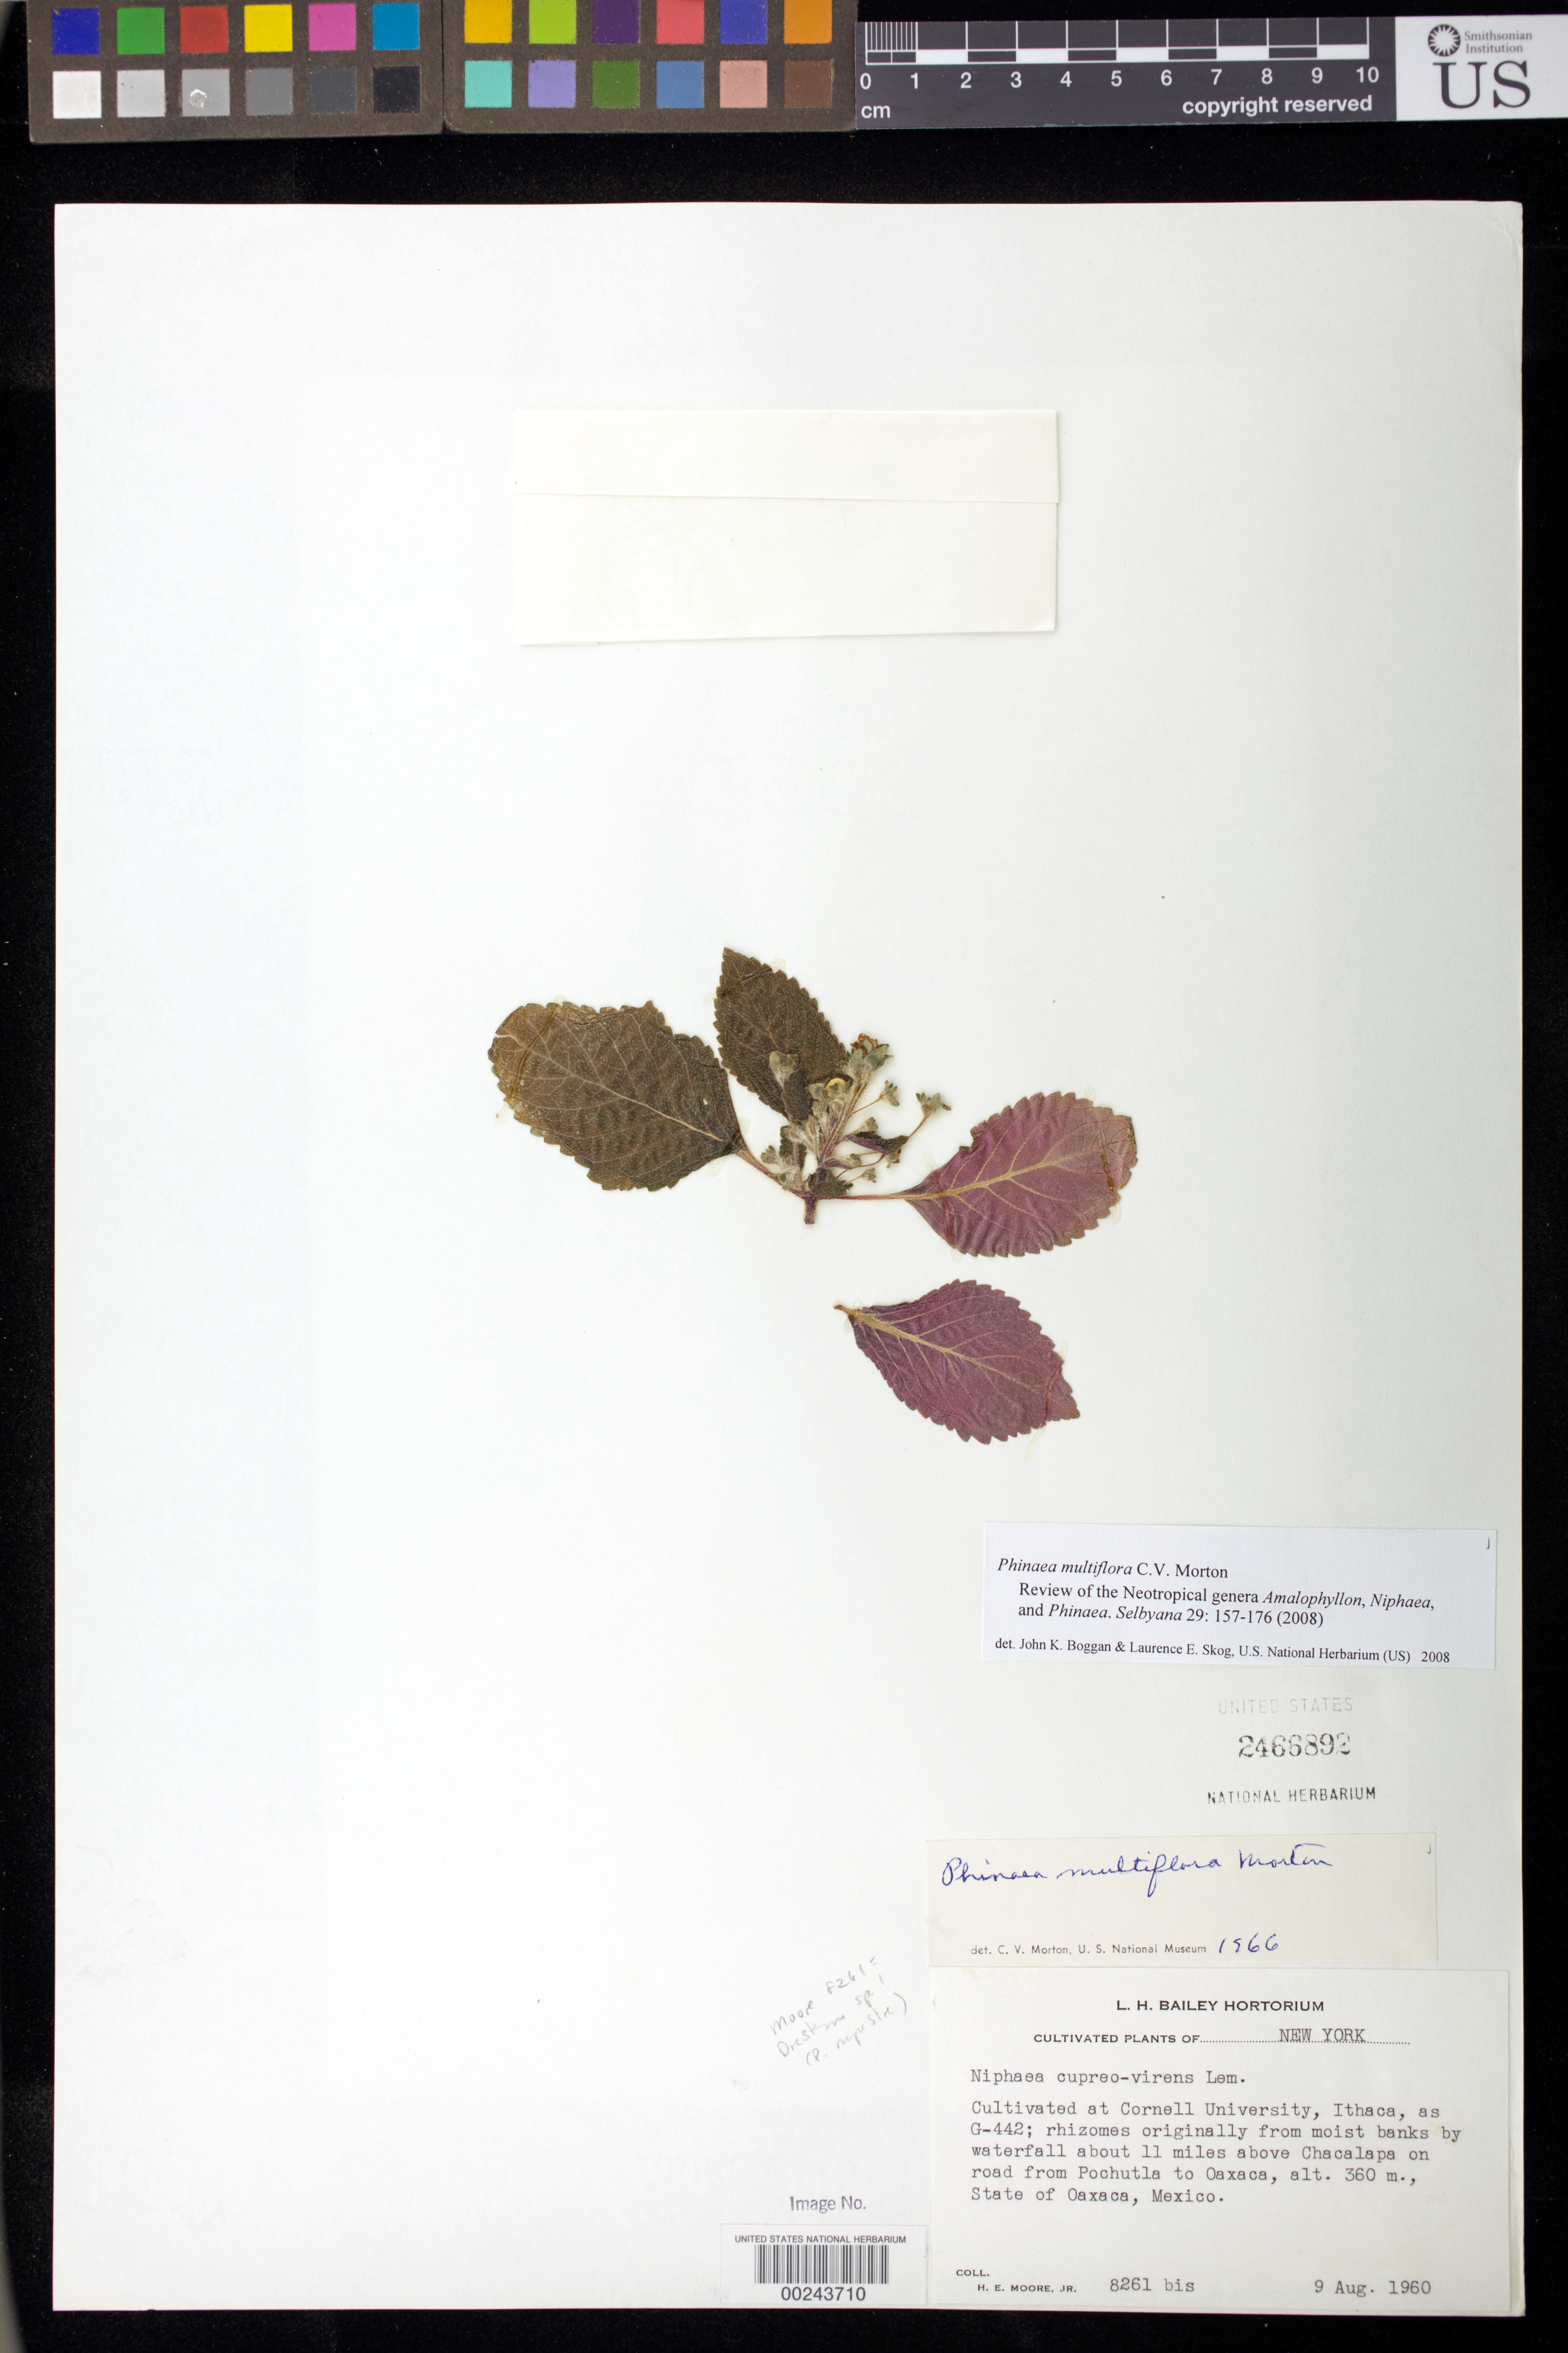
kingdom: Plantae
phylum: Tracheophyta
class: Magnoliopsida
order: Lamiales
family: Gesneriaceae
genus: Phinaea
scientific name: Phinaea multiflora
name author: C.V. Morton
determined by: Boggan, J. K.; Skog, L. E.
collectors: H. E. Moore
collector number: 8261 bis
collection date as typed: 09 Aug 1960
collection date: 1960-08-09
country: United States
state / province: New York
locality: Cultivated at Cornell University, Ithaca, NY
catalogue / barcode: US 2466892